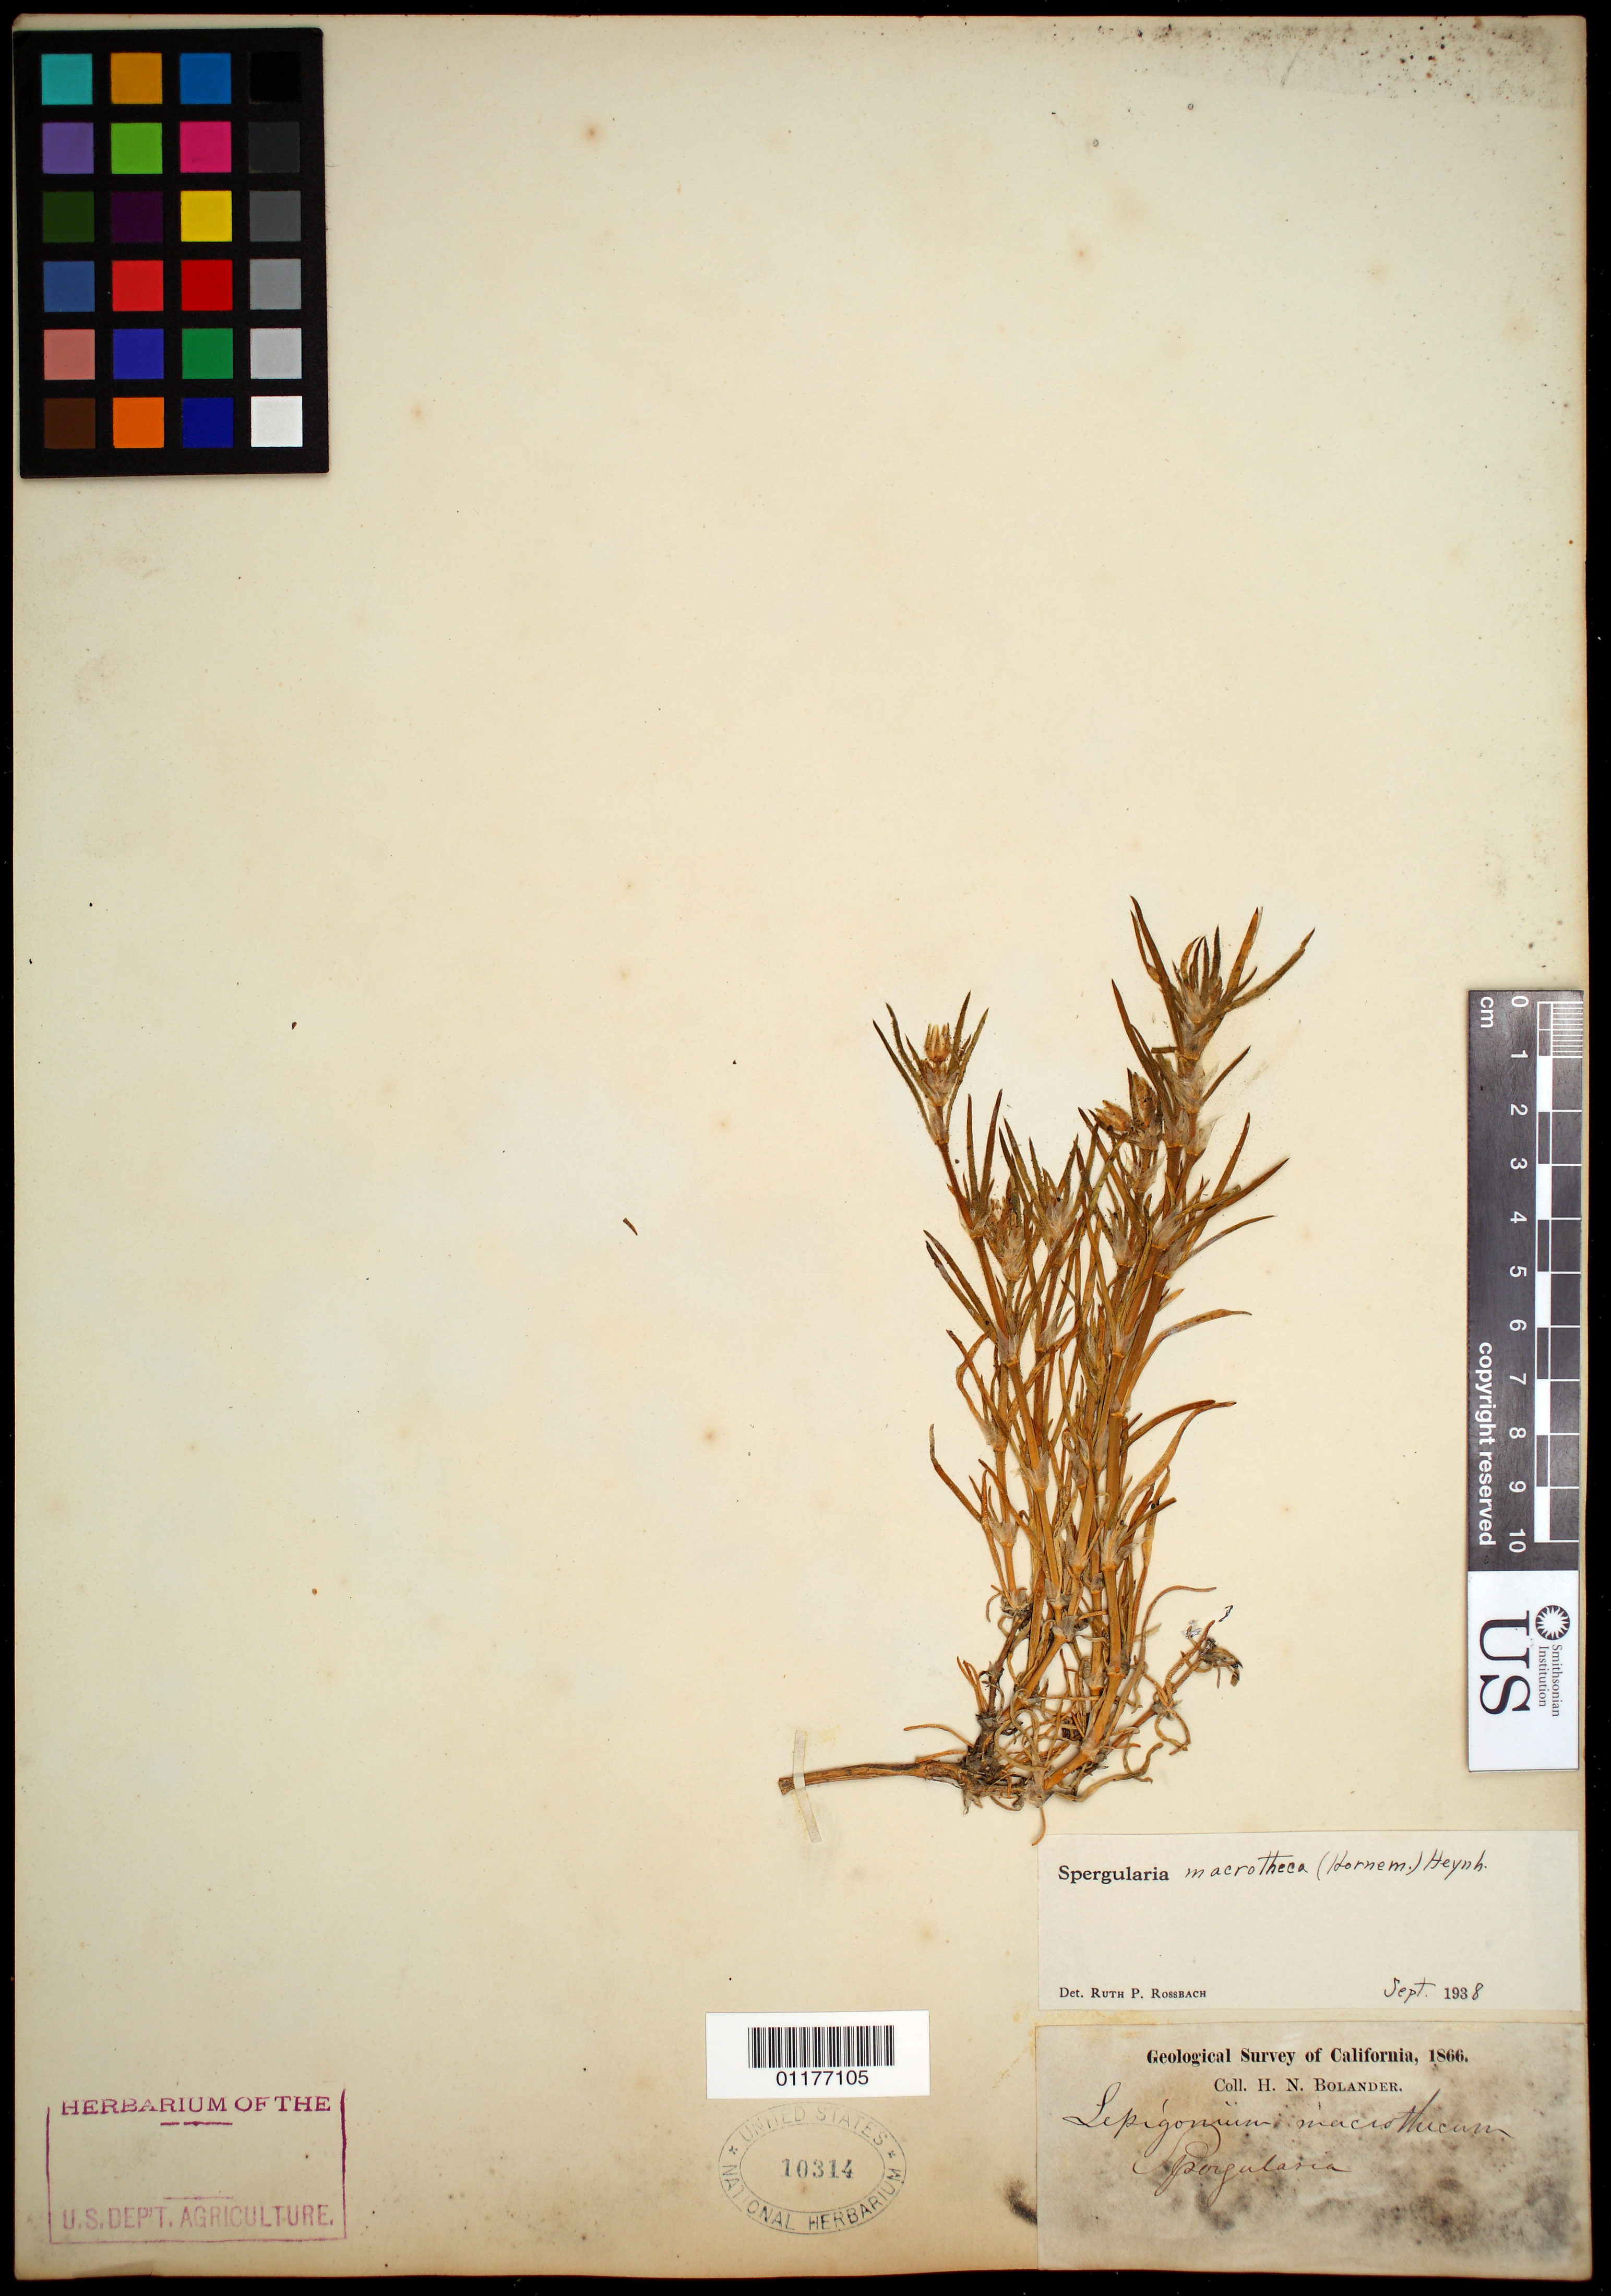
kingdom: Plantae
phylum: Tracheophyta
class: Magnoliopsida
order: Caryophyllales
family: Caryophyllaceae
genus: Spergularia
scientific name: Spergularia macrotheca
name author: (Hornem.) Heynh.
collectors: H. Bolander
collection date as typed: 1866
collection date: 1866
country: United States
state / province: California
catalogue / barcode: US 10314